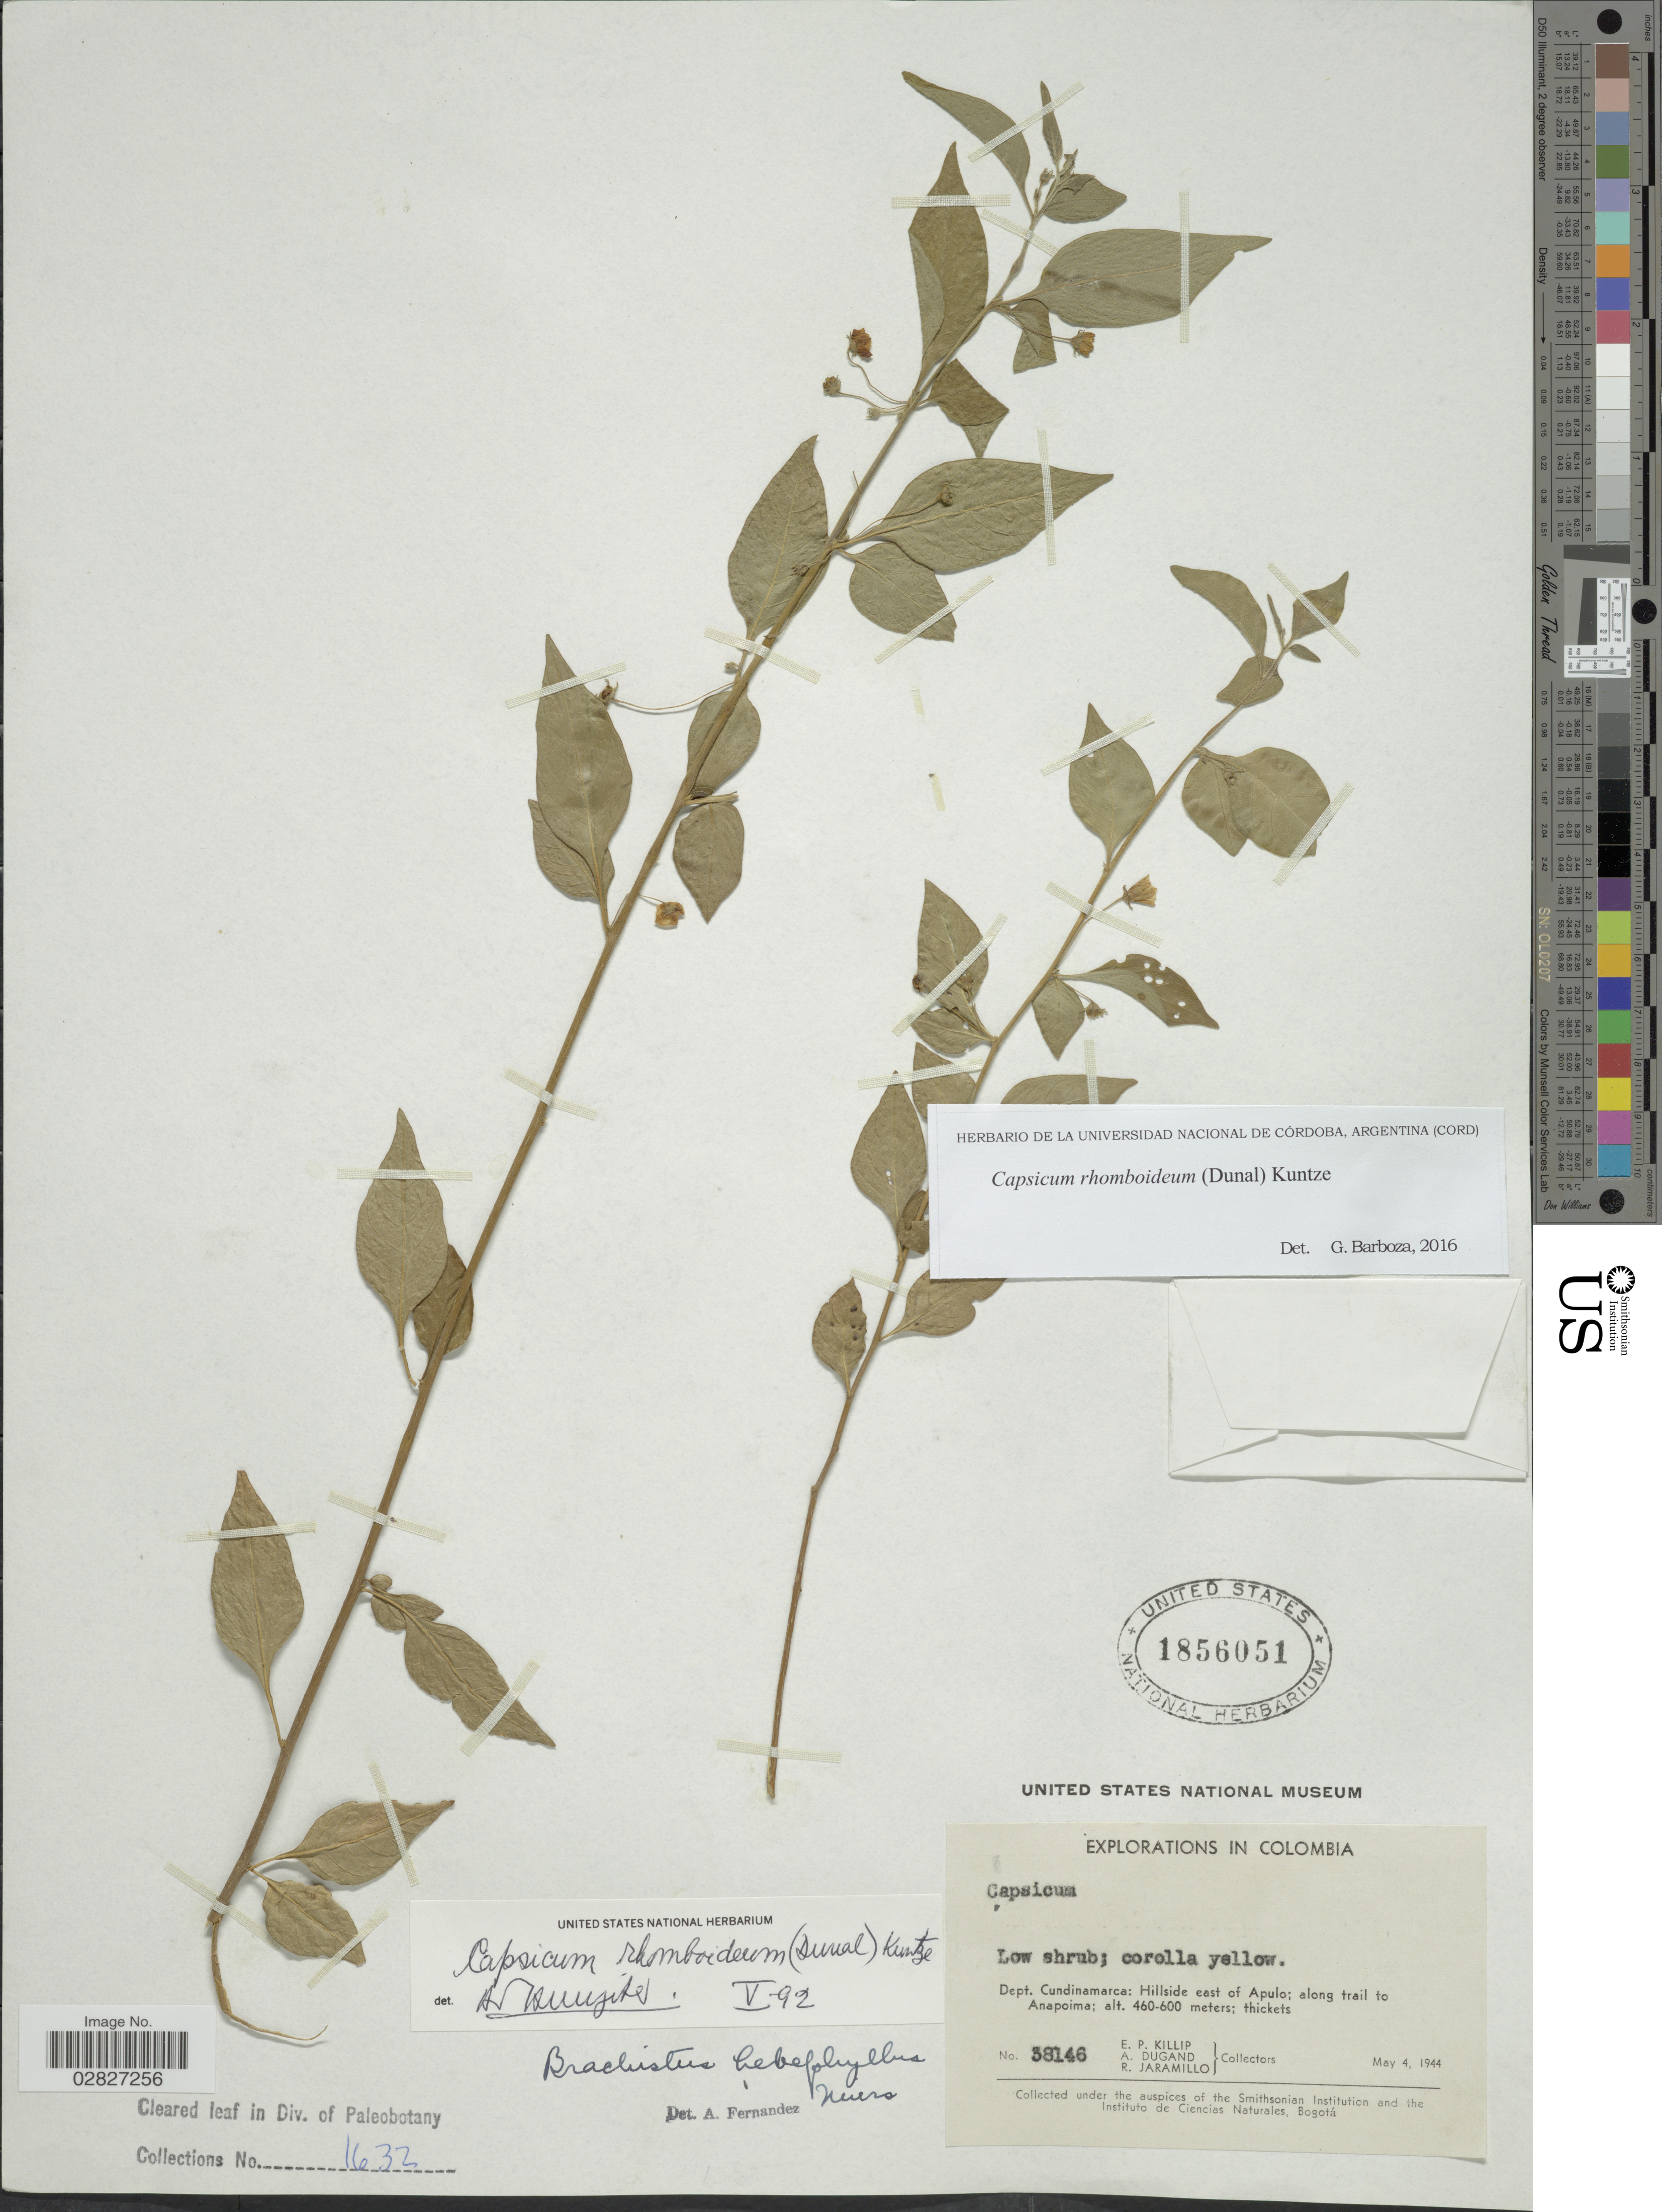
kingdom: Plantae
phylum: Tracheophyta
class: Magnoliopsida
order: Solanales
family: Solanaceae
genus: Capsicum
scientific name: Capsicum rhomboideum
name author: (Humb. & Bonpl. ex Dunal) Kuntze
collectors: E. P. Killip, A. Dugand & R. Jaramillo M.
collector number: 38146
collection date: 1944-05-04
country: Colombia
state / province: Cundinamarca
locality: Dept. Cundinamarca: Hillside east of Apulo; along trail to Anapoima.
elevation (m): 460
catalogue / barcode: US 1856051